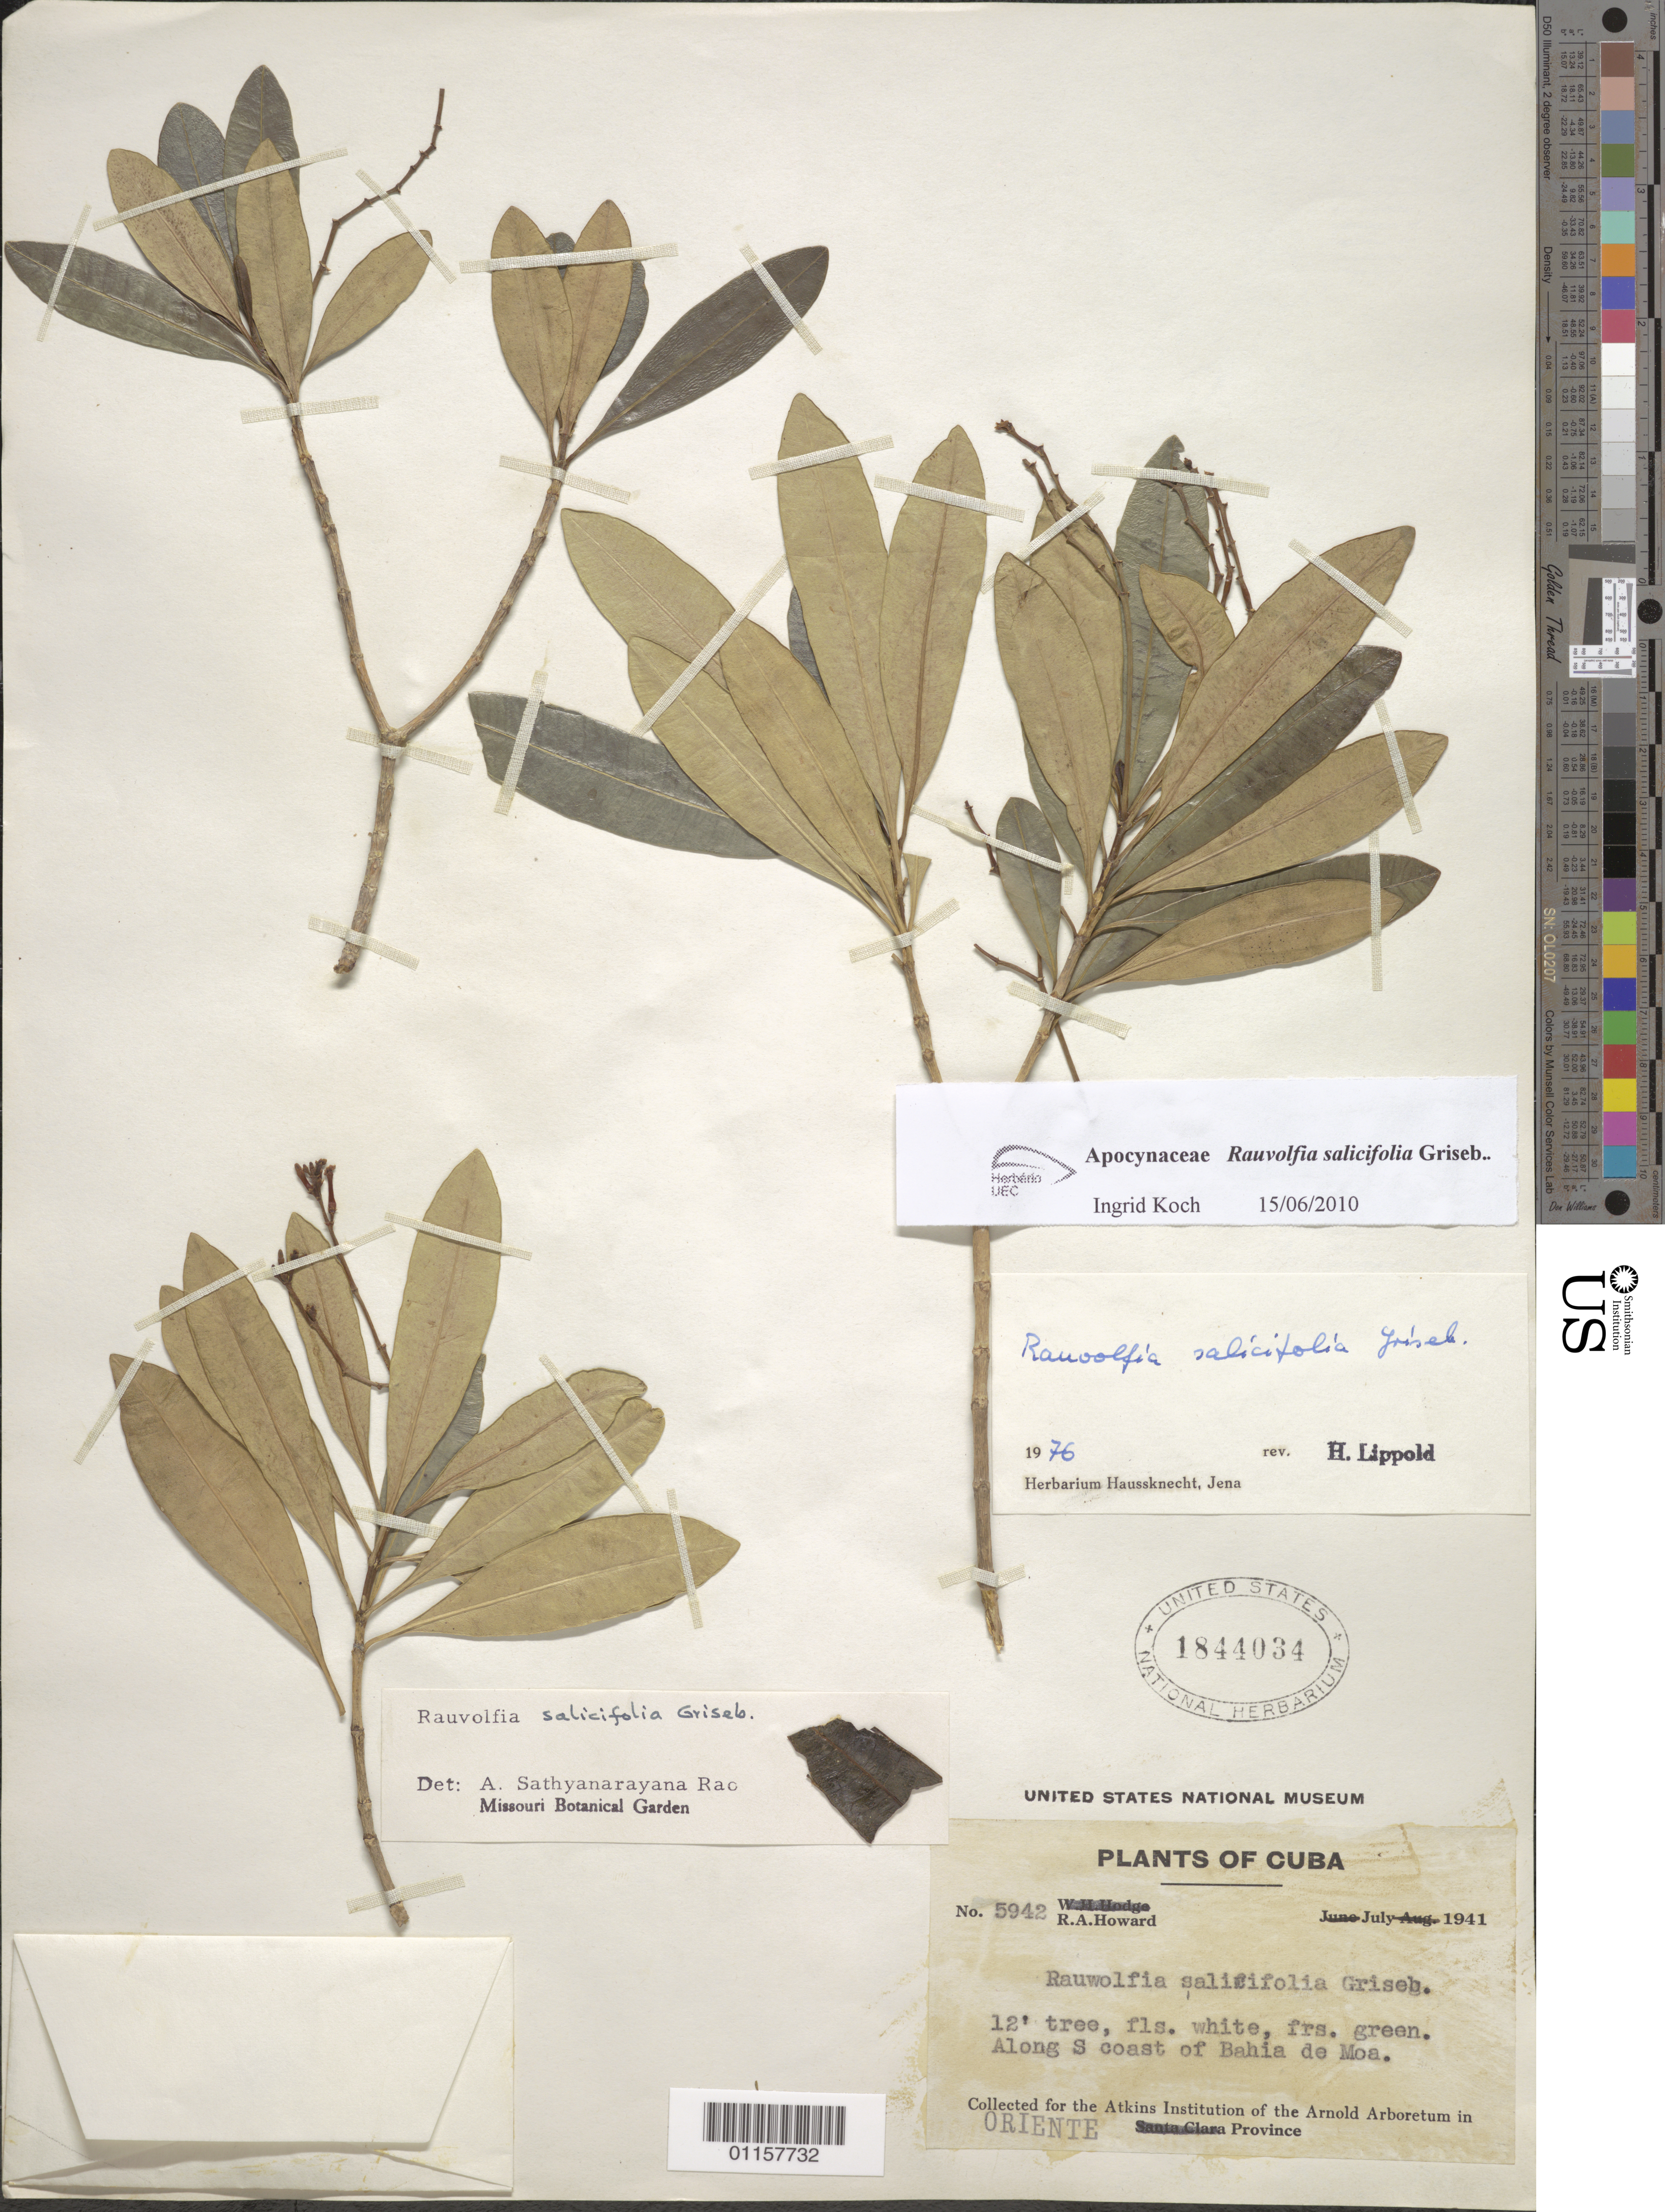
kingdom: Plantae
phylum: Tracheophyta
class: Magnoliopsida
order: Gentianales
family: Apocynaceae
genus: Rauvolfia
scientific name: Rauvolfia salicifolia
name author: Griseb.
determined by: Koch, I.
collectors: R. A. Howard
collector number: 5942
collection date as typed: Jul 1941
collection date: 1941-07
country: Cuba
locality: Bahia de Moa, S coast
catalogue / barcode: US 1844034